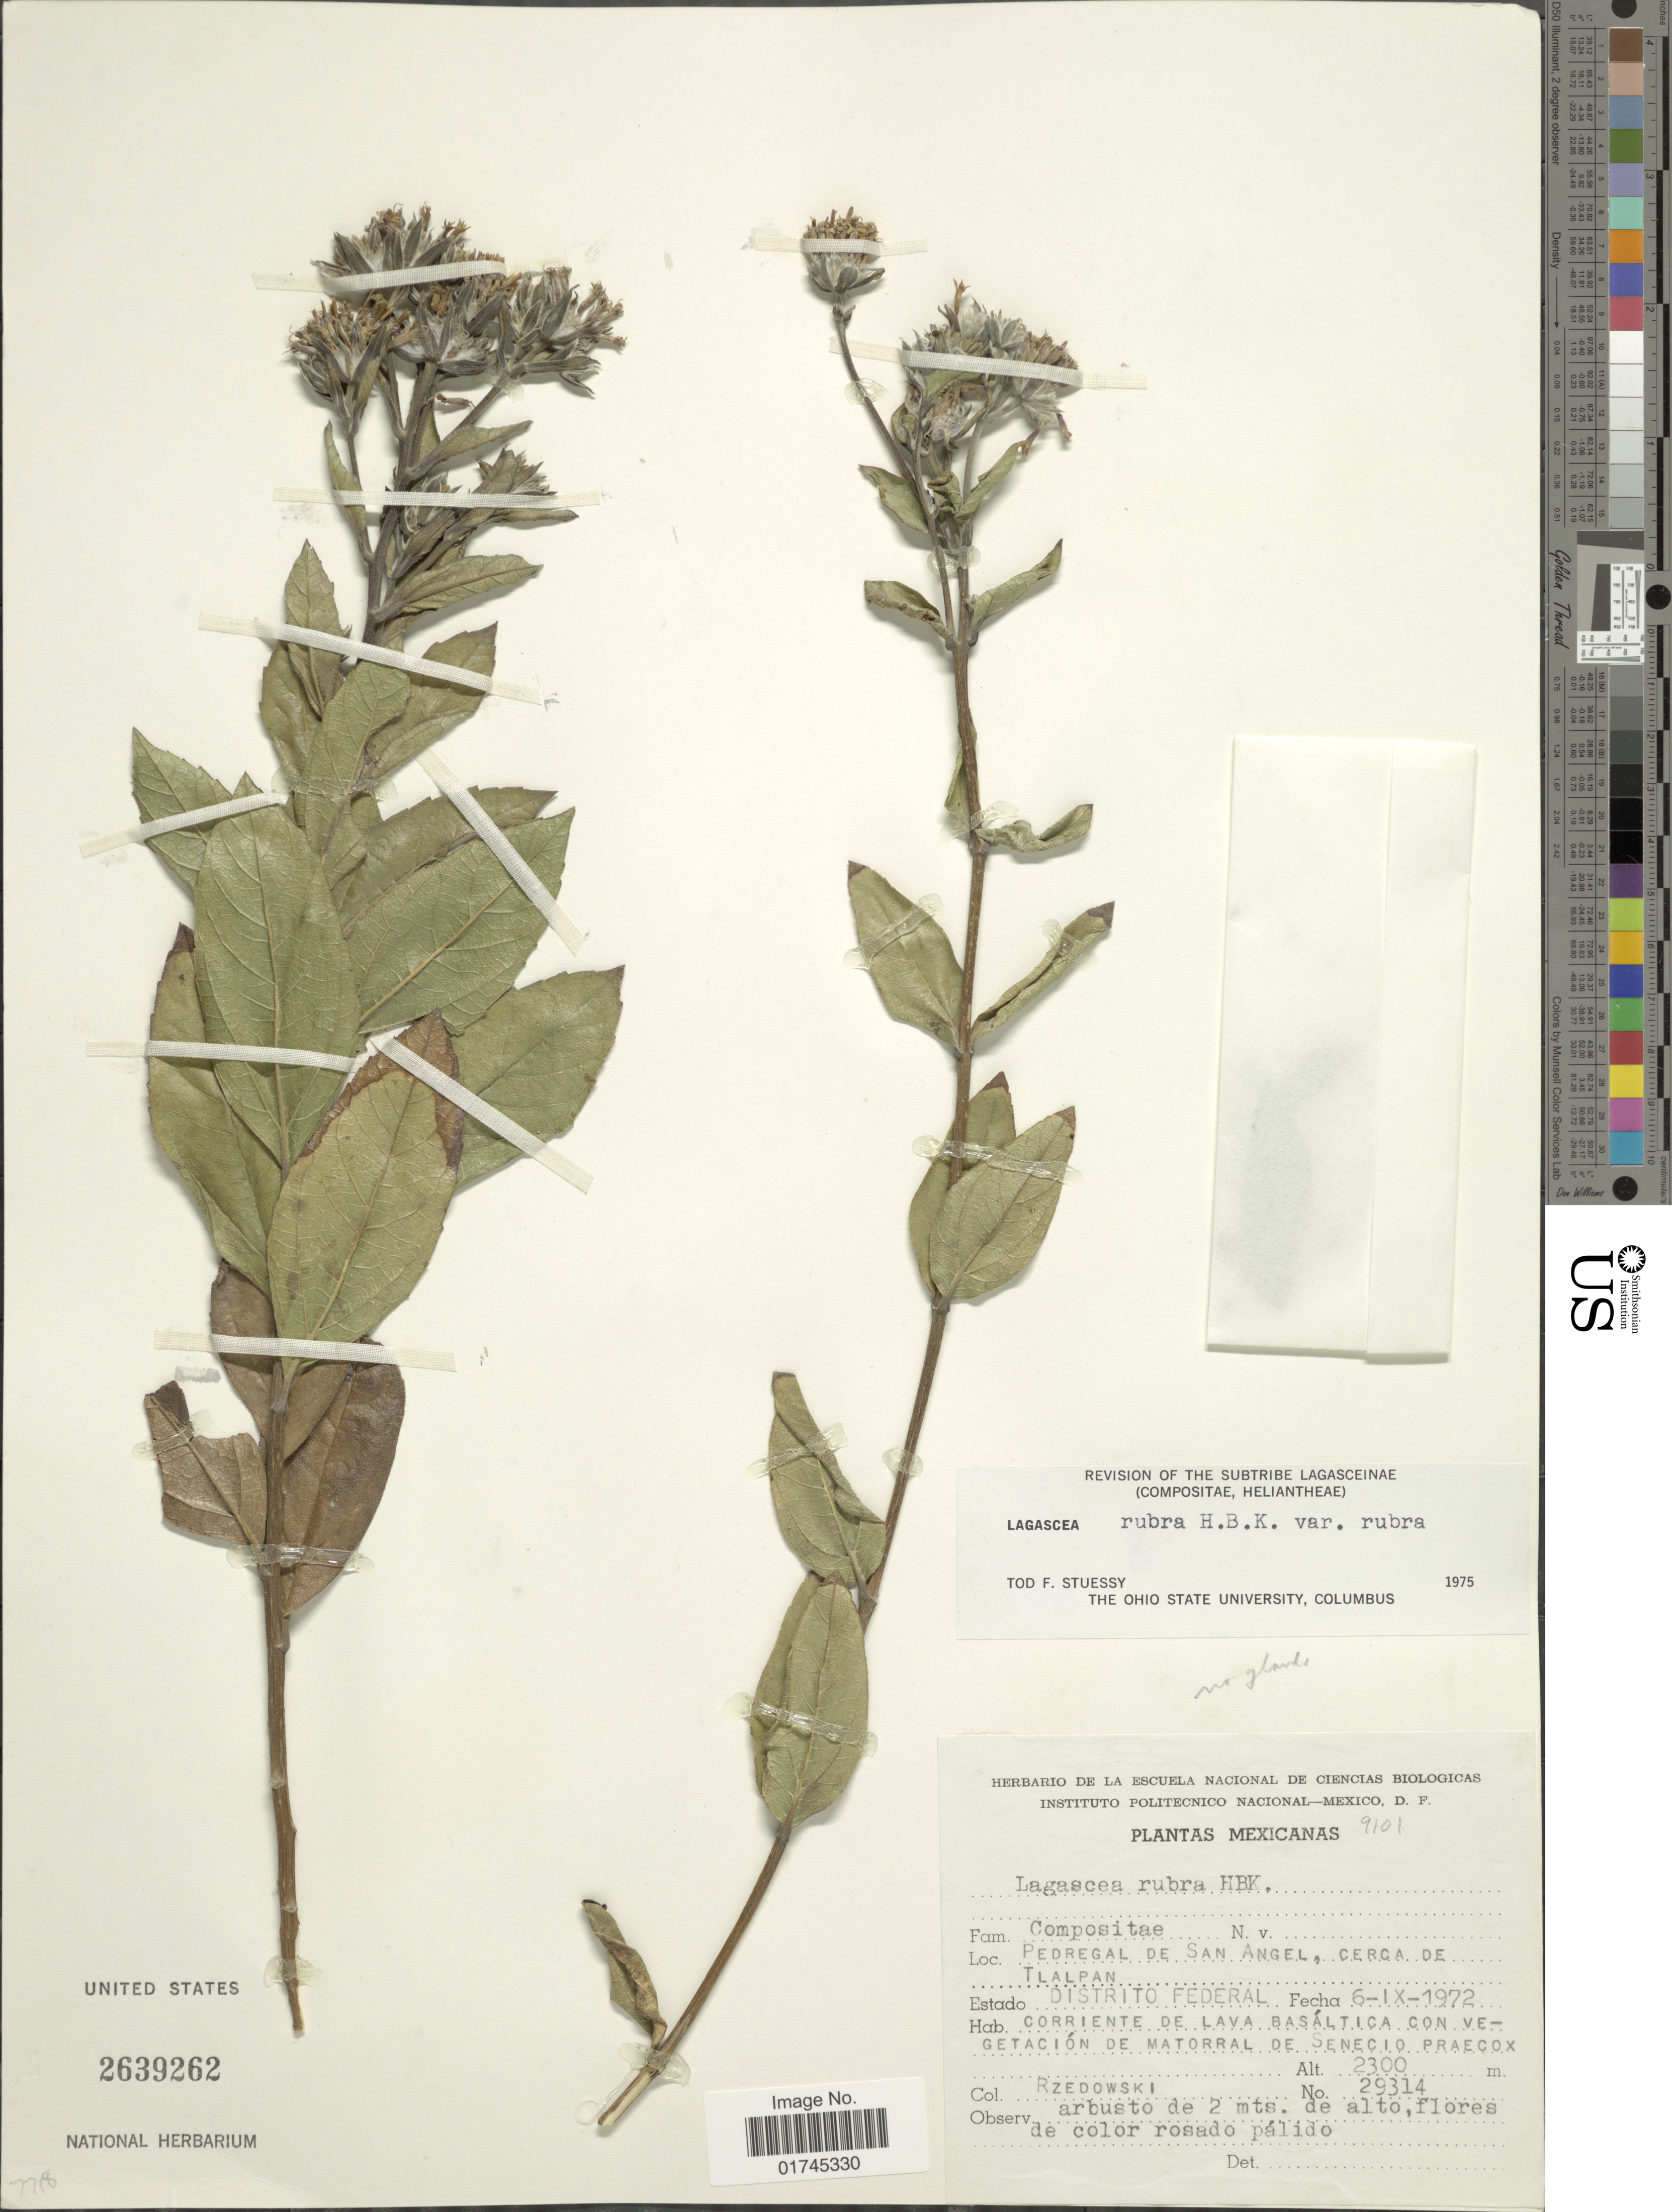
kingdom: Plantae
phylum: Tracheophyta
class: Magnoliopsida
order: Asterales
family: Asteraceae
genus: Lagascea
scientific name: Lagascea rigida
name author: Cav.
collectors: Rzedowski, --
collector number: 29314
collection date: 1972-09-06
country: Mexico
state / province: Distrito Federal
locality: Pedregal de San Angel, cerca de Tlalpan.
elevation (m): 2300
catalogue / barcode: US 2639262